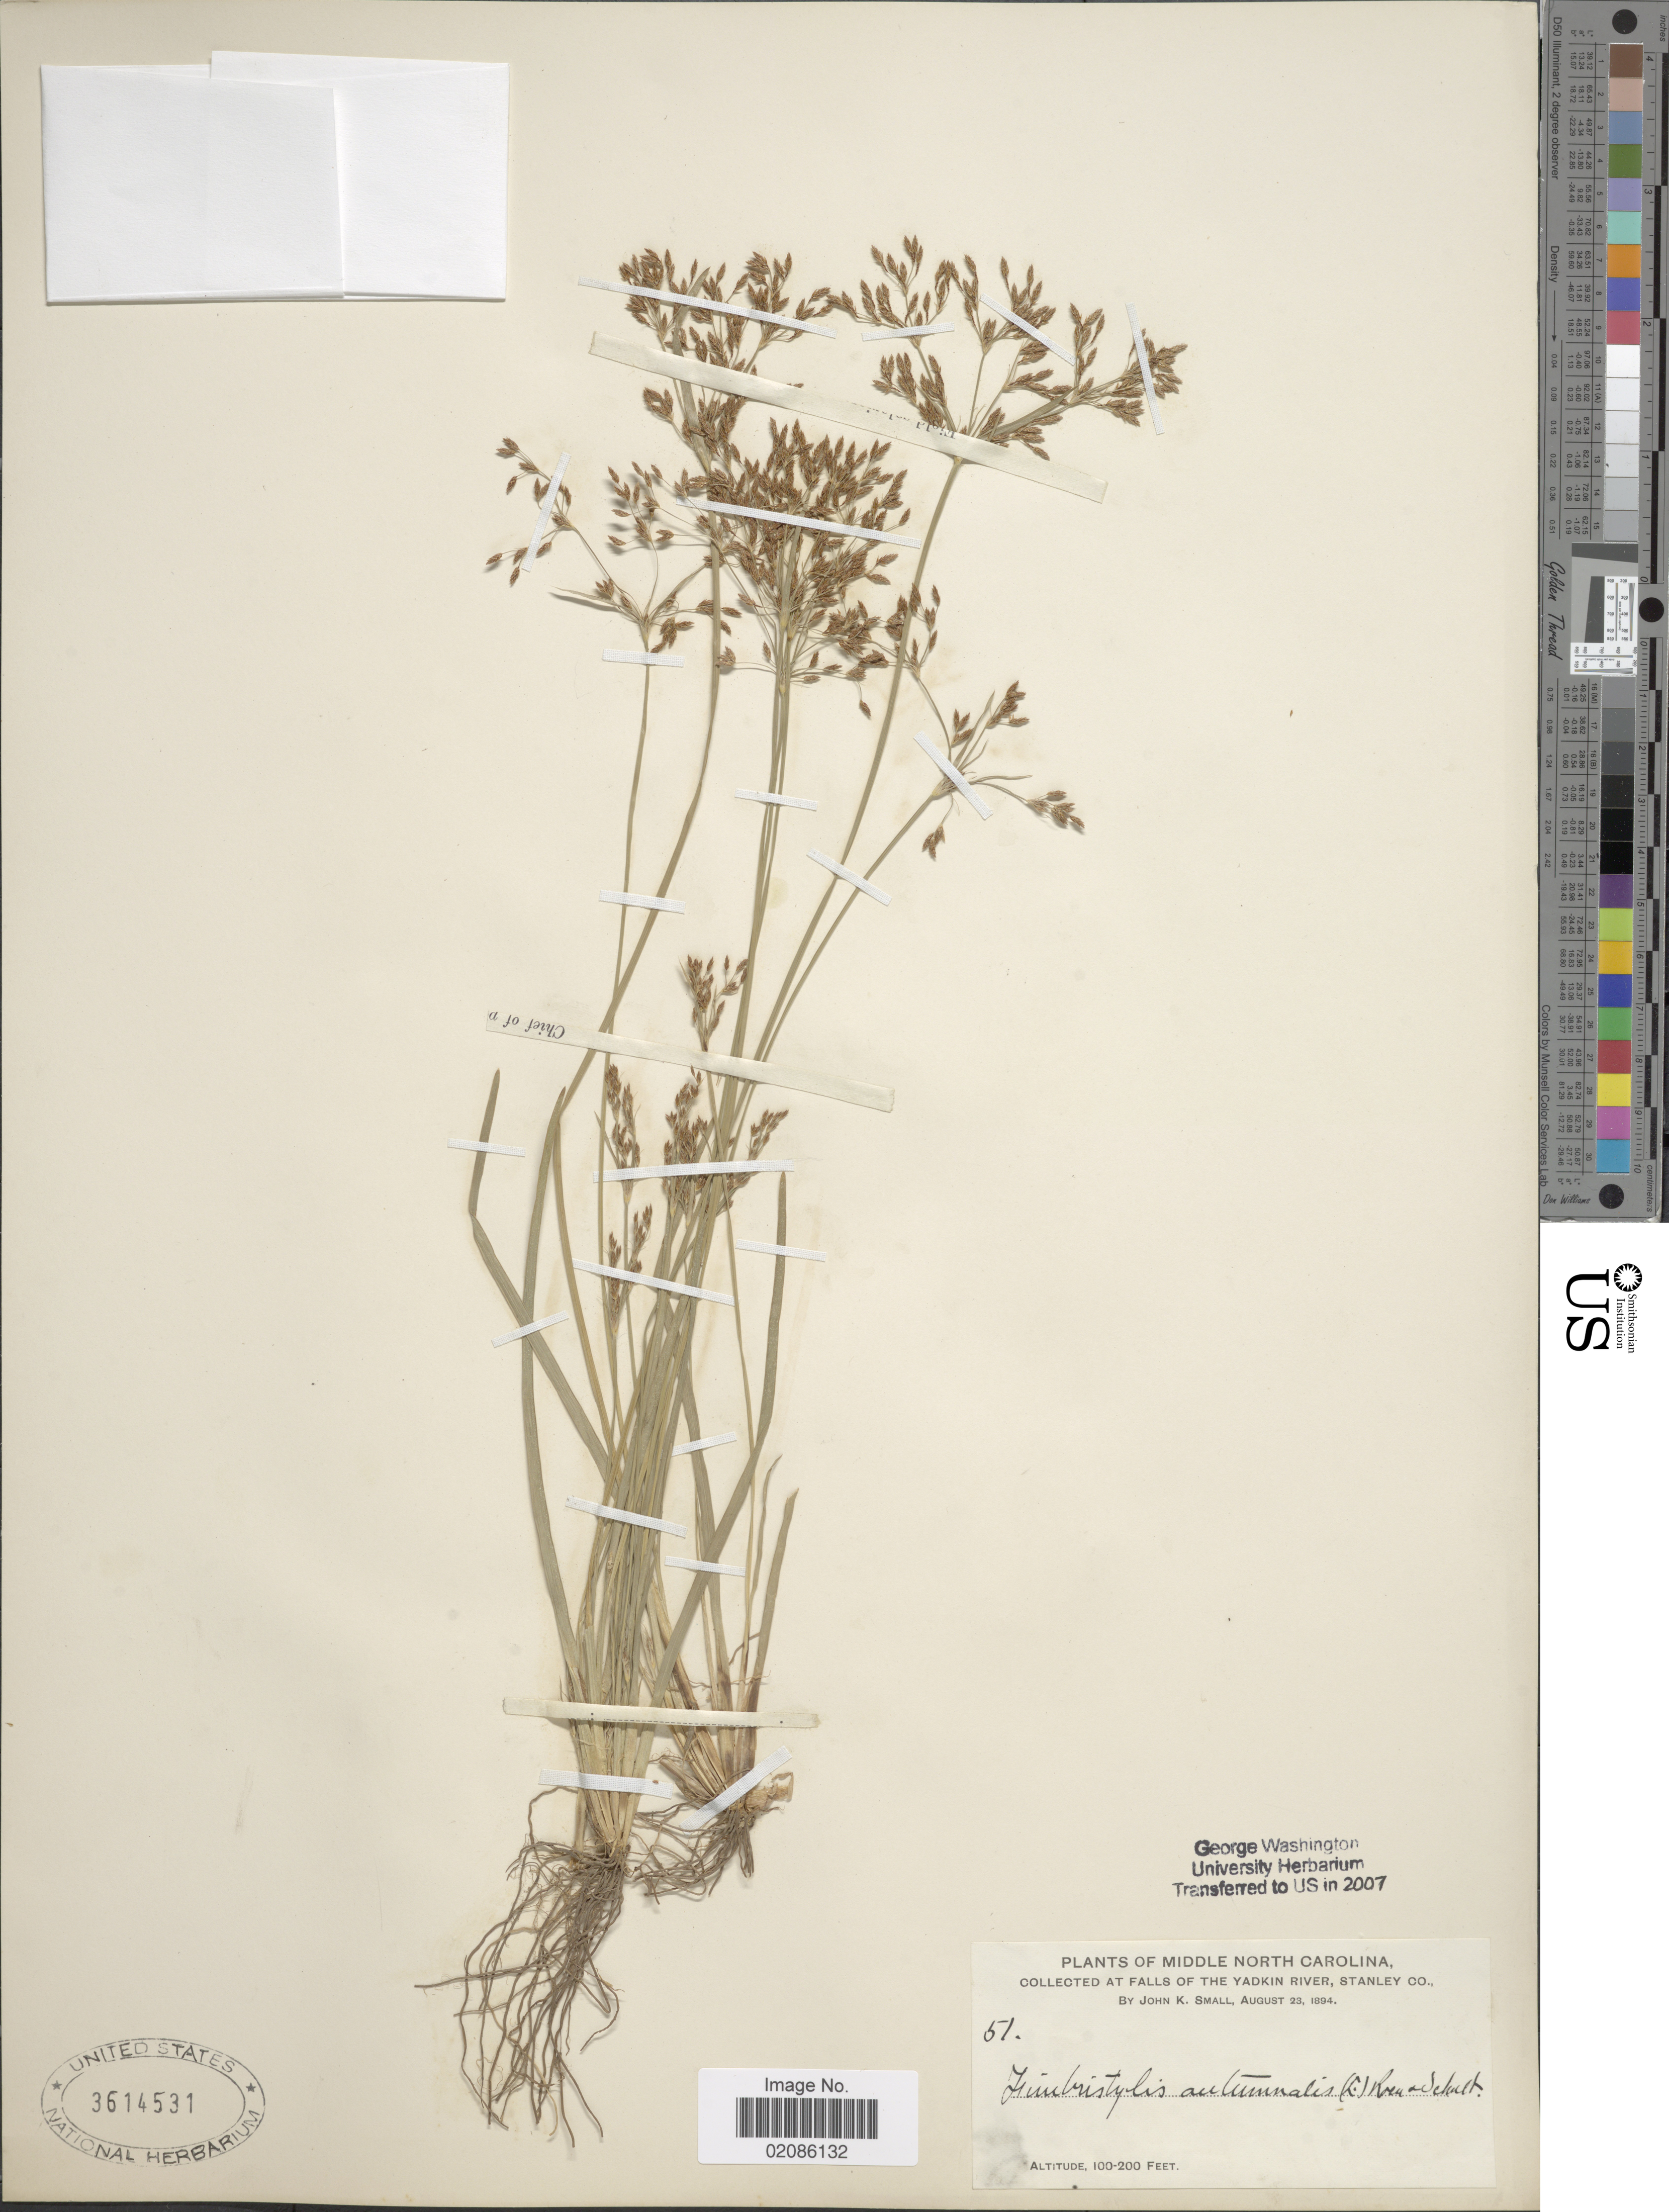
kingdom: Plantae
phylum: Tracheophyta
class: Liliopsida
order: Poales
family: Cyperaceae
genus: Fimbristylis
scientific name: Fimbristylis autumnalis (L.) Roem. & Schult.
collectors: J. K. Small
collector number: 51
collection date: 1894-08-23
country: United States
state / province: North Carolina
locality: Middle North Carolina. At Falls of the Yadkin River, Stanley Co.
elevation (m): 30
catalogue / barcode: US 3614531